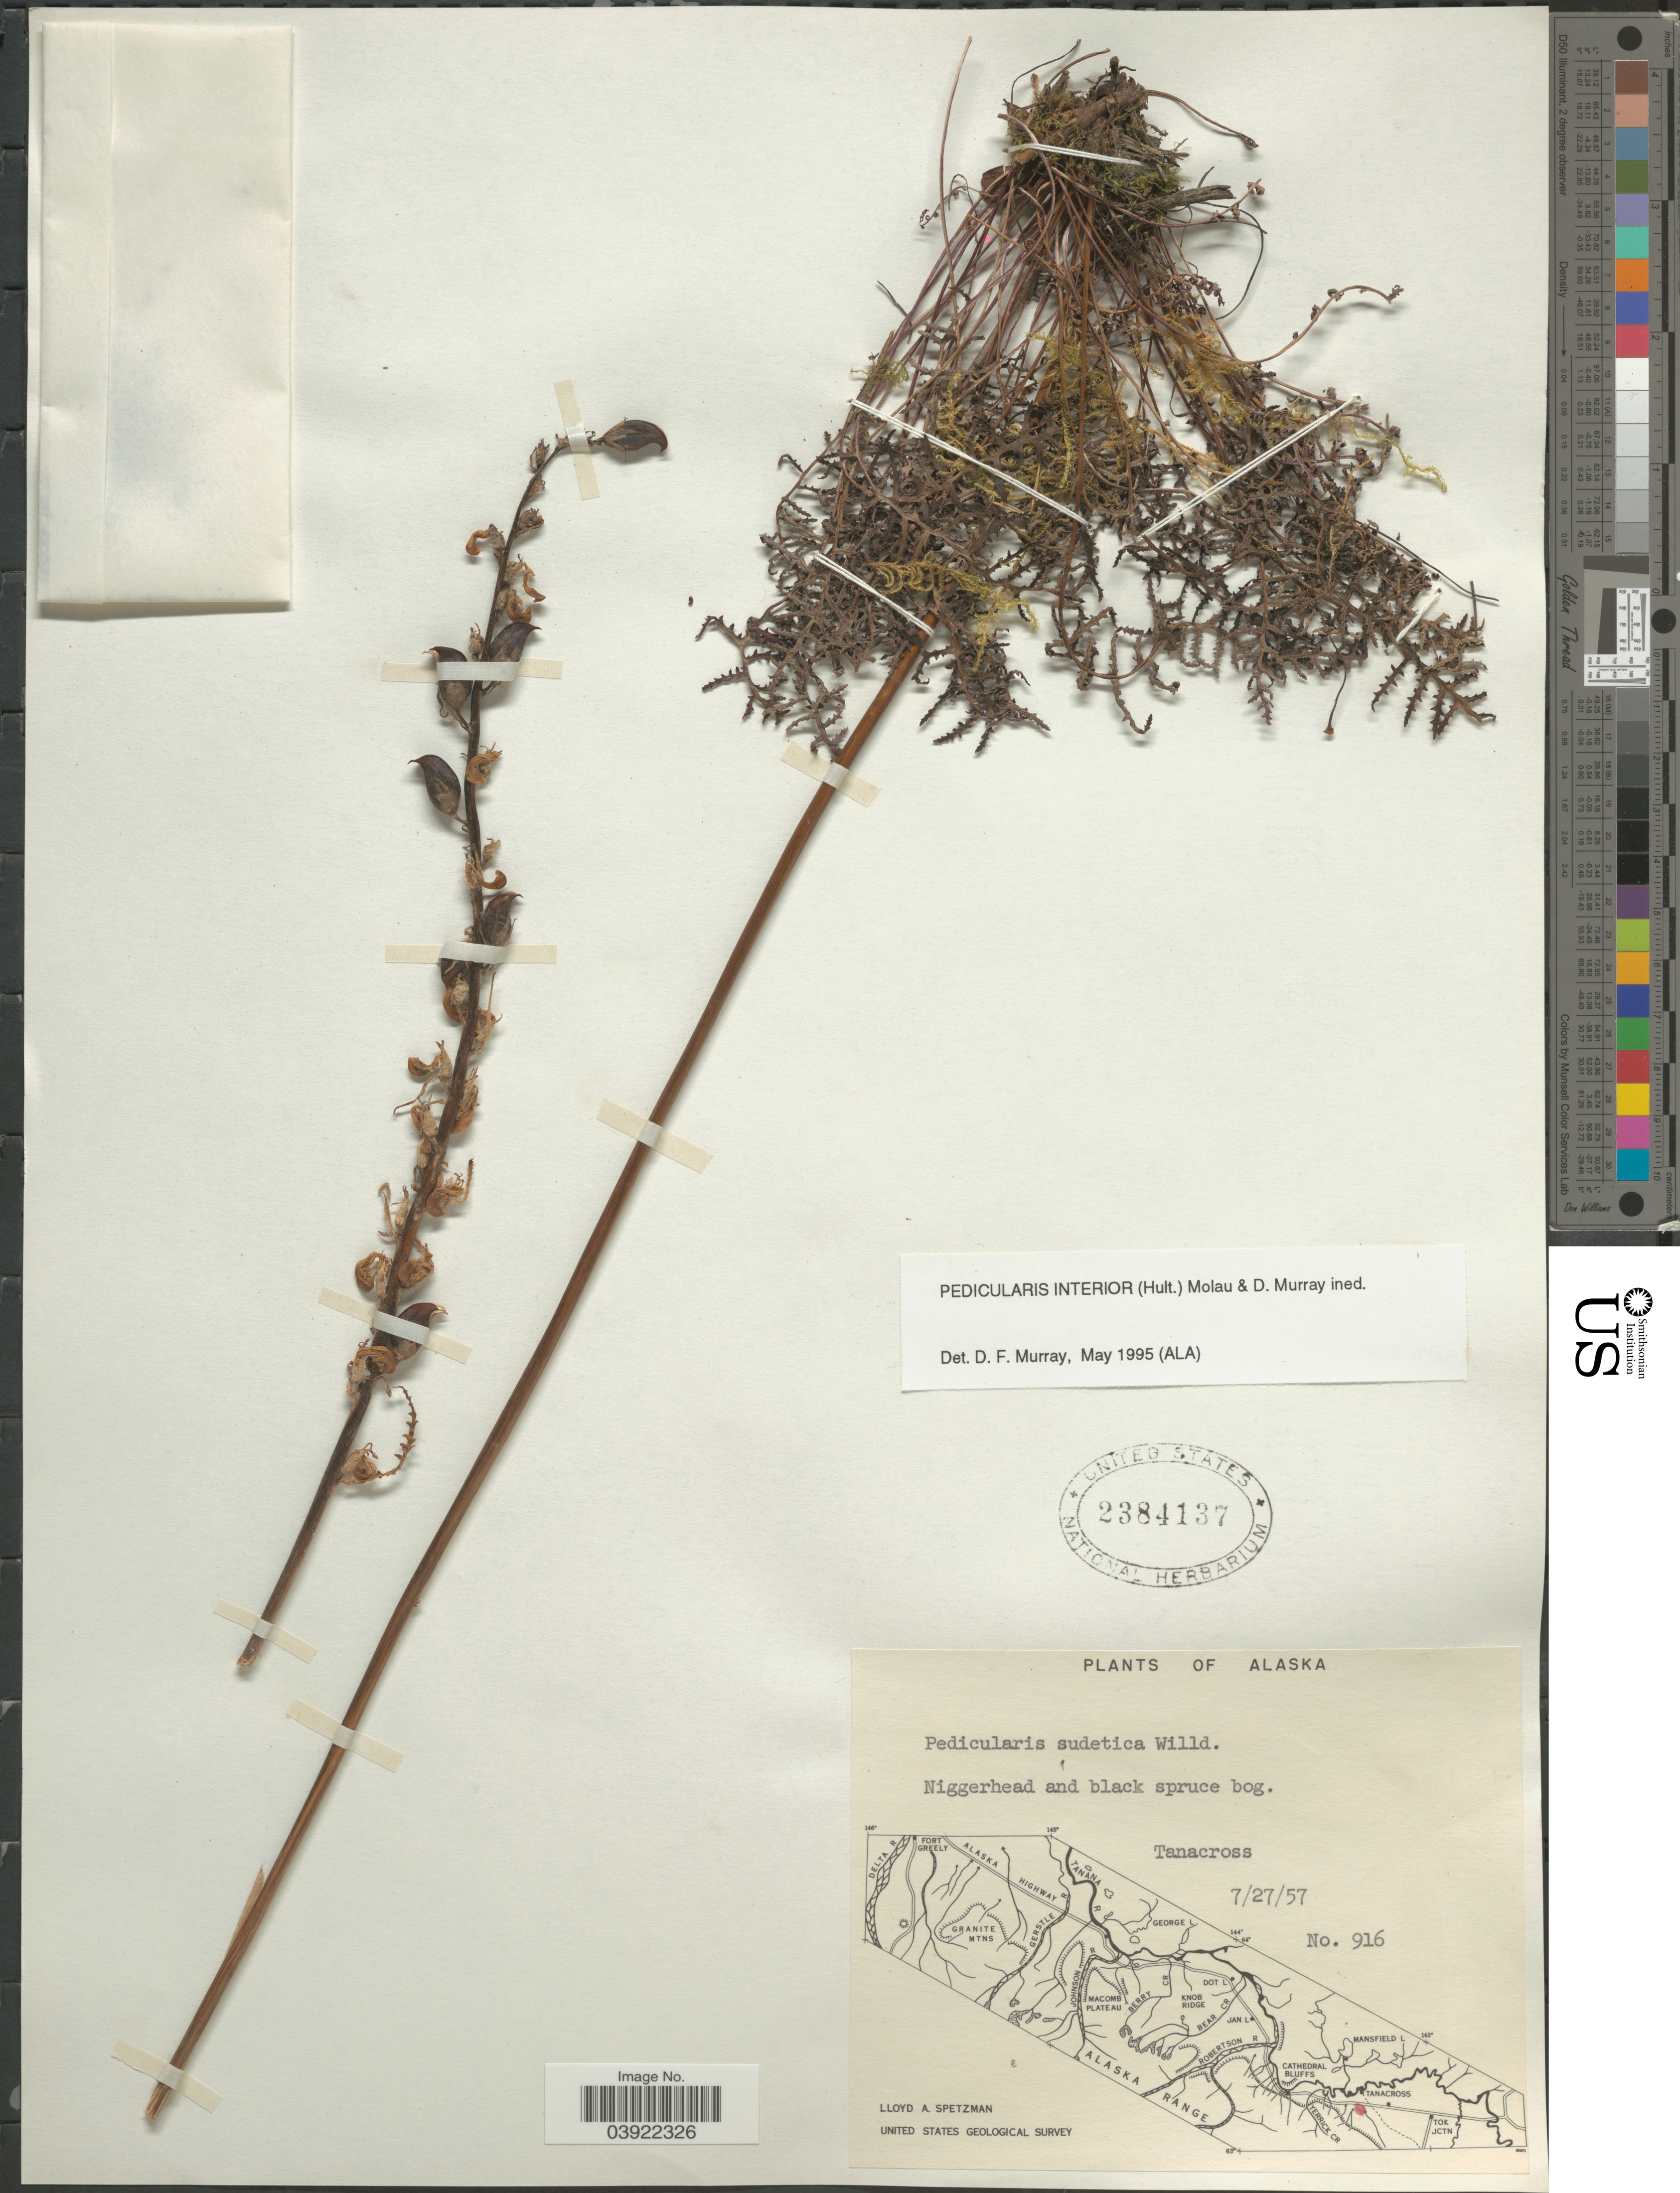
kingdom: Plantae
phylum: Tracheophyta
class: Magnoliopsida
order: Lamiales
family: Orobanchaceae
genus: Pedicularis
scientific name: Pedicularis interior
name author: (Hultén) Molau & D.F. Murray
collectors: L. Spetzman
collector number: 916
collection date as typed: Transcribed d/m/y: 27/7/57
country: United States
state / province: Alaska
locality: Niggerhead and black spruce bog. Tanacross.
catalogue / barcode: US 2384137